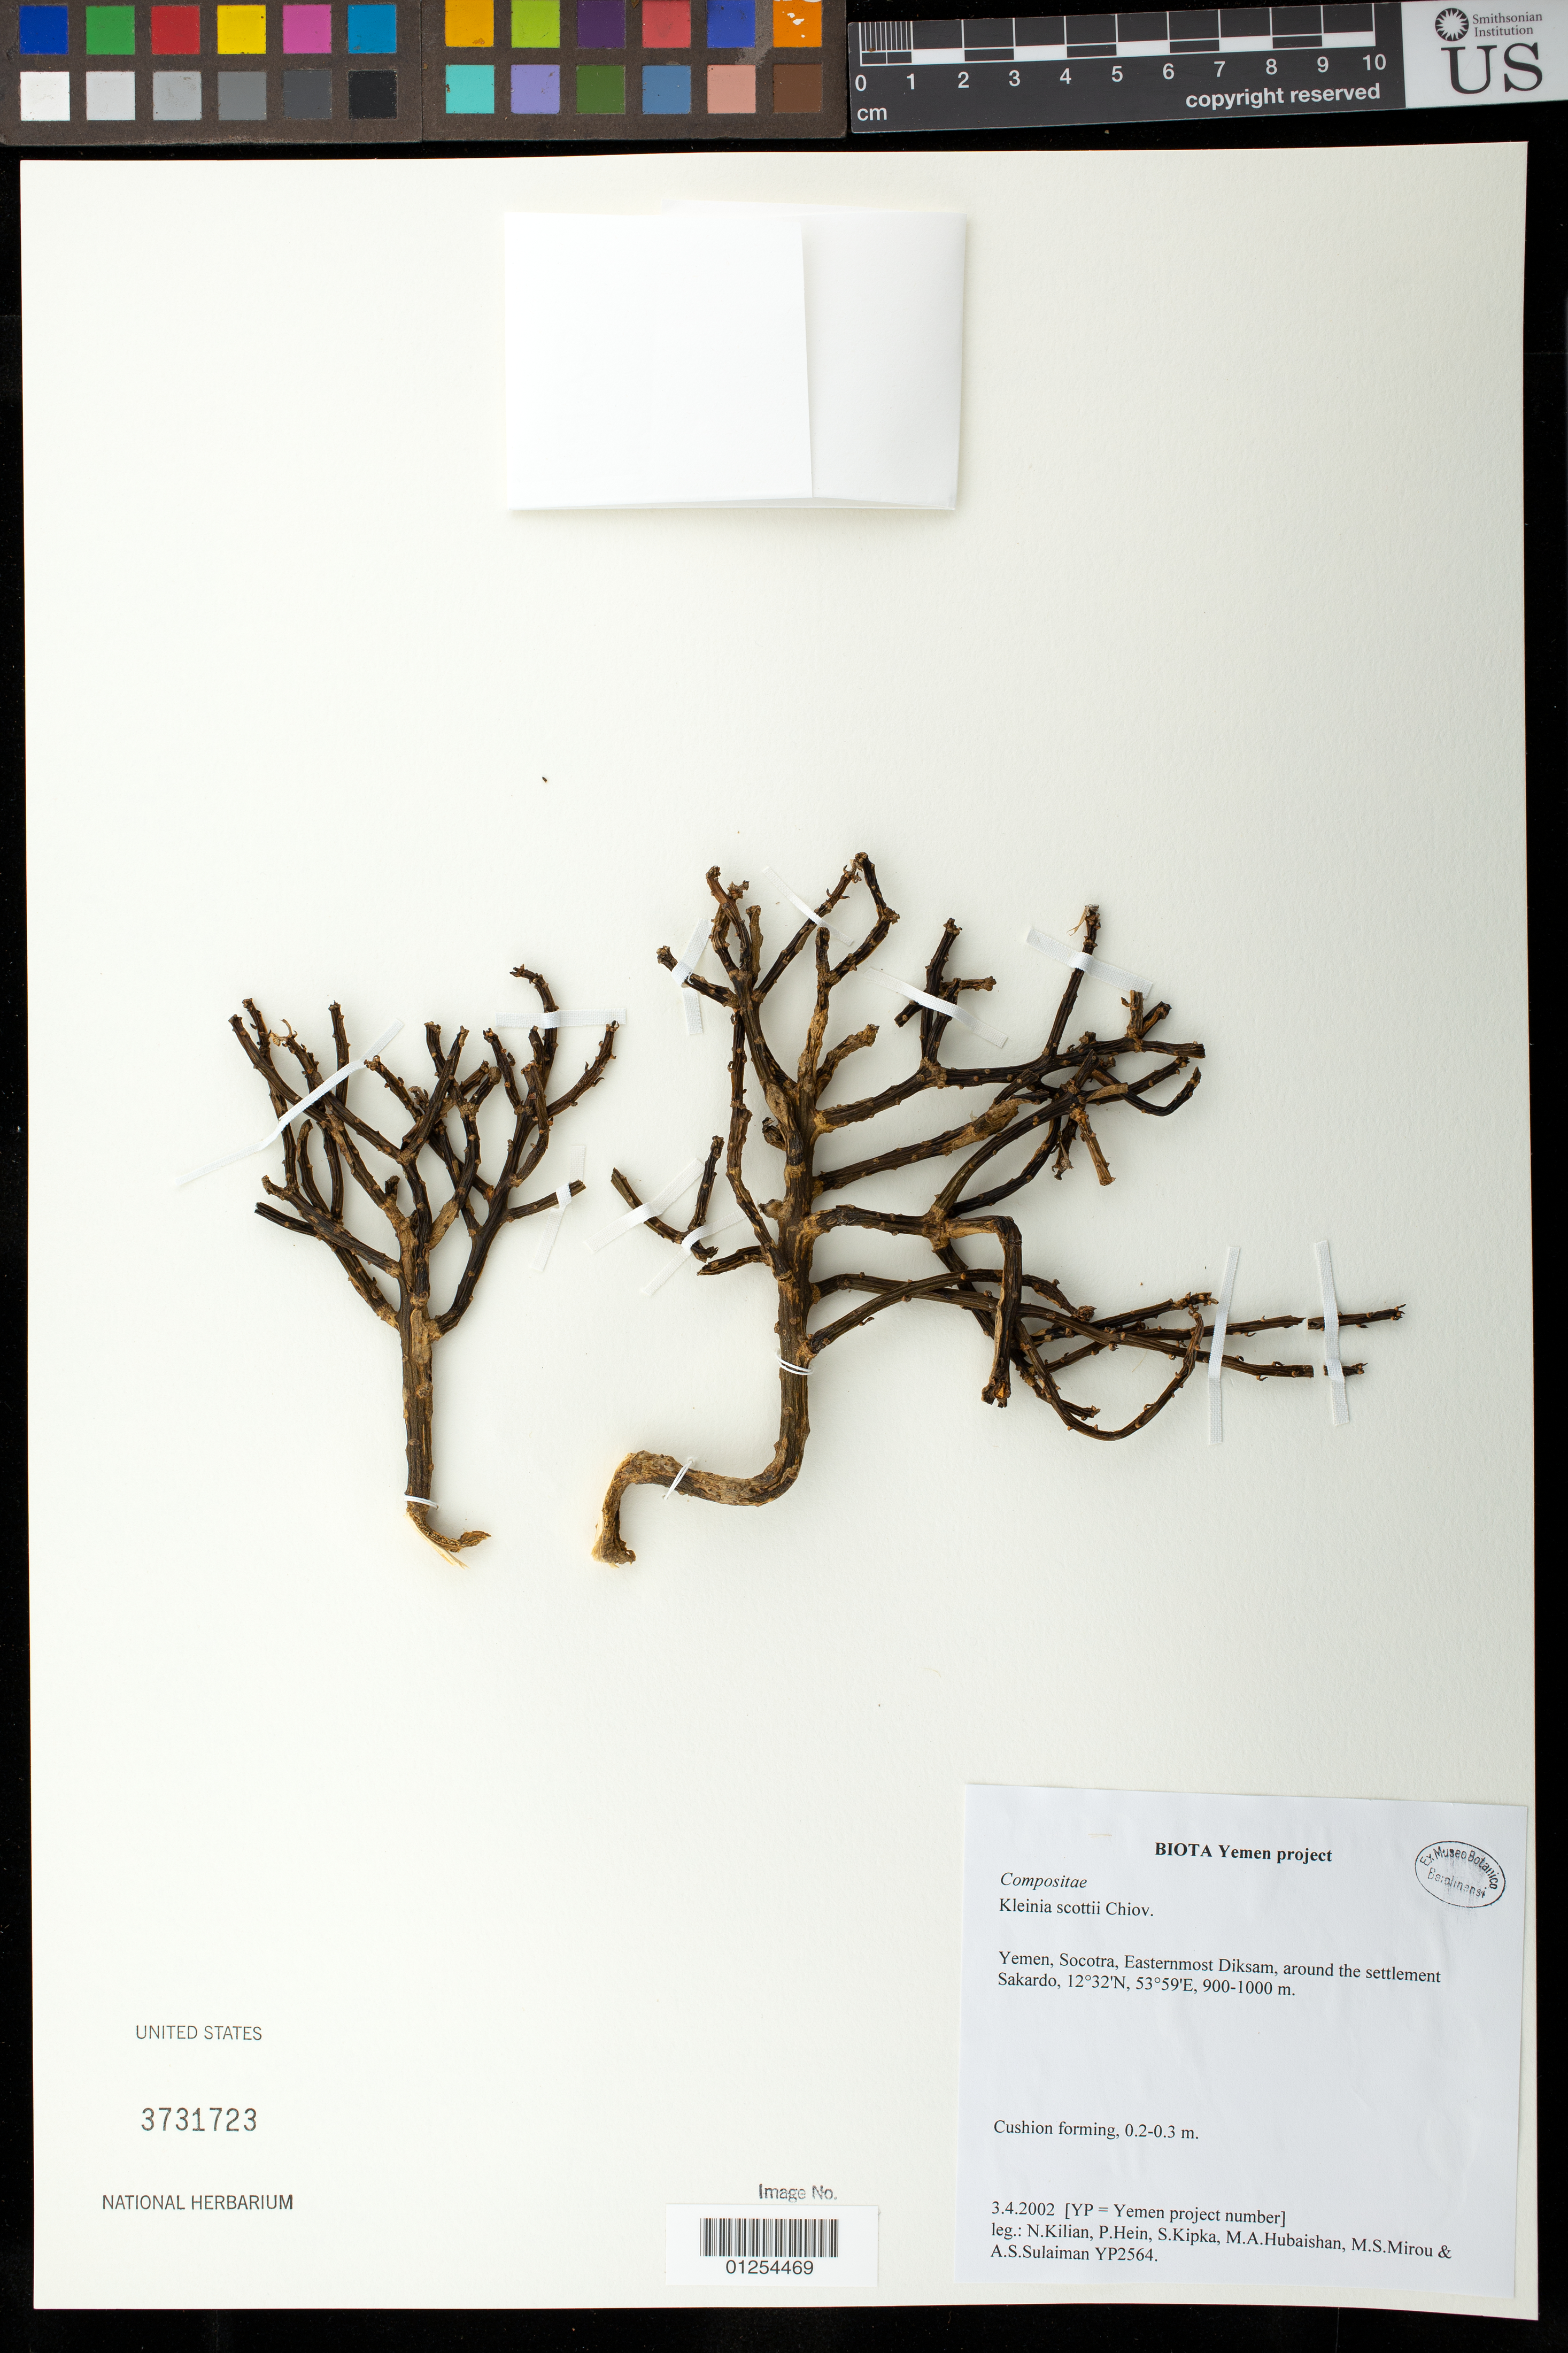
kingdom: Plantae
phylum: Tracheophyta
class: Magnoliopsida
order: Asterales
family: Asteraceae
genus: Kleinia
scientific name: Kleinia scottii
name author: Chiov.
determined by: Kilian, Norbert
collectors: N. Kilian, P. Hein & S. Kipka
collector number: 2564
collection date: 2002-04-03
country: Yemen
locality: Yemen, Socotra, Easternmost Diksam, around the settlement Sakardo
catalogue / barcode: US 3731723